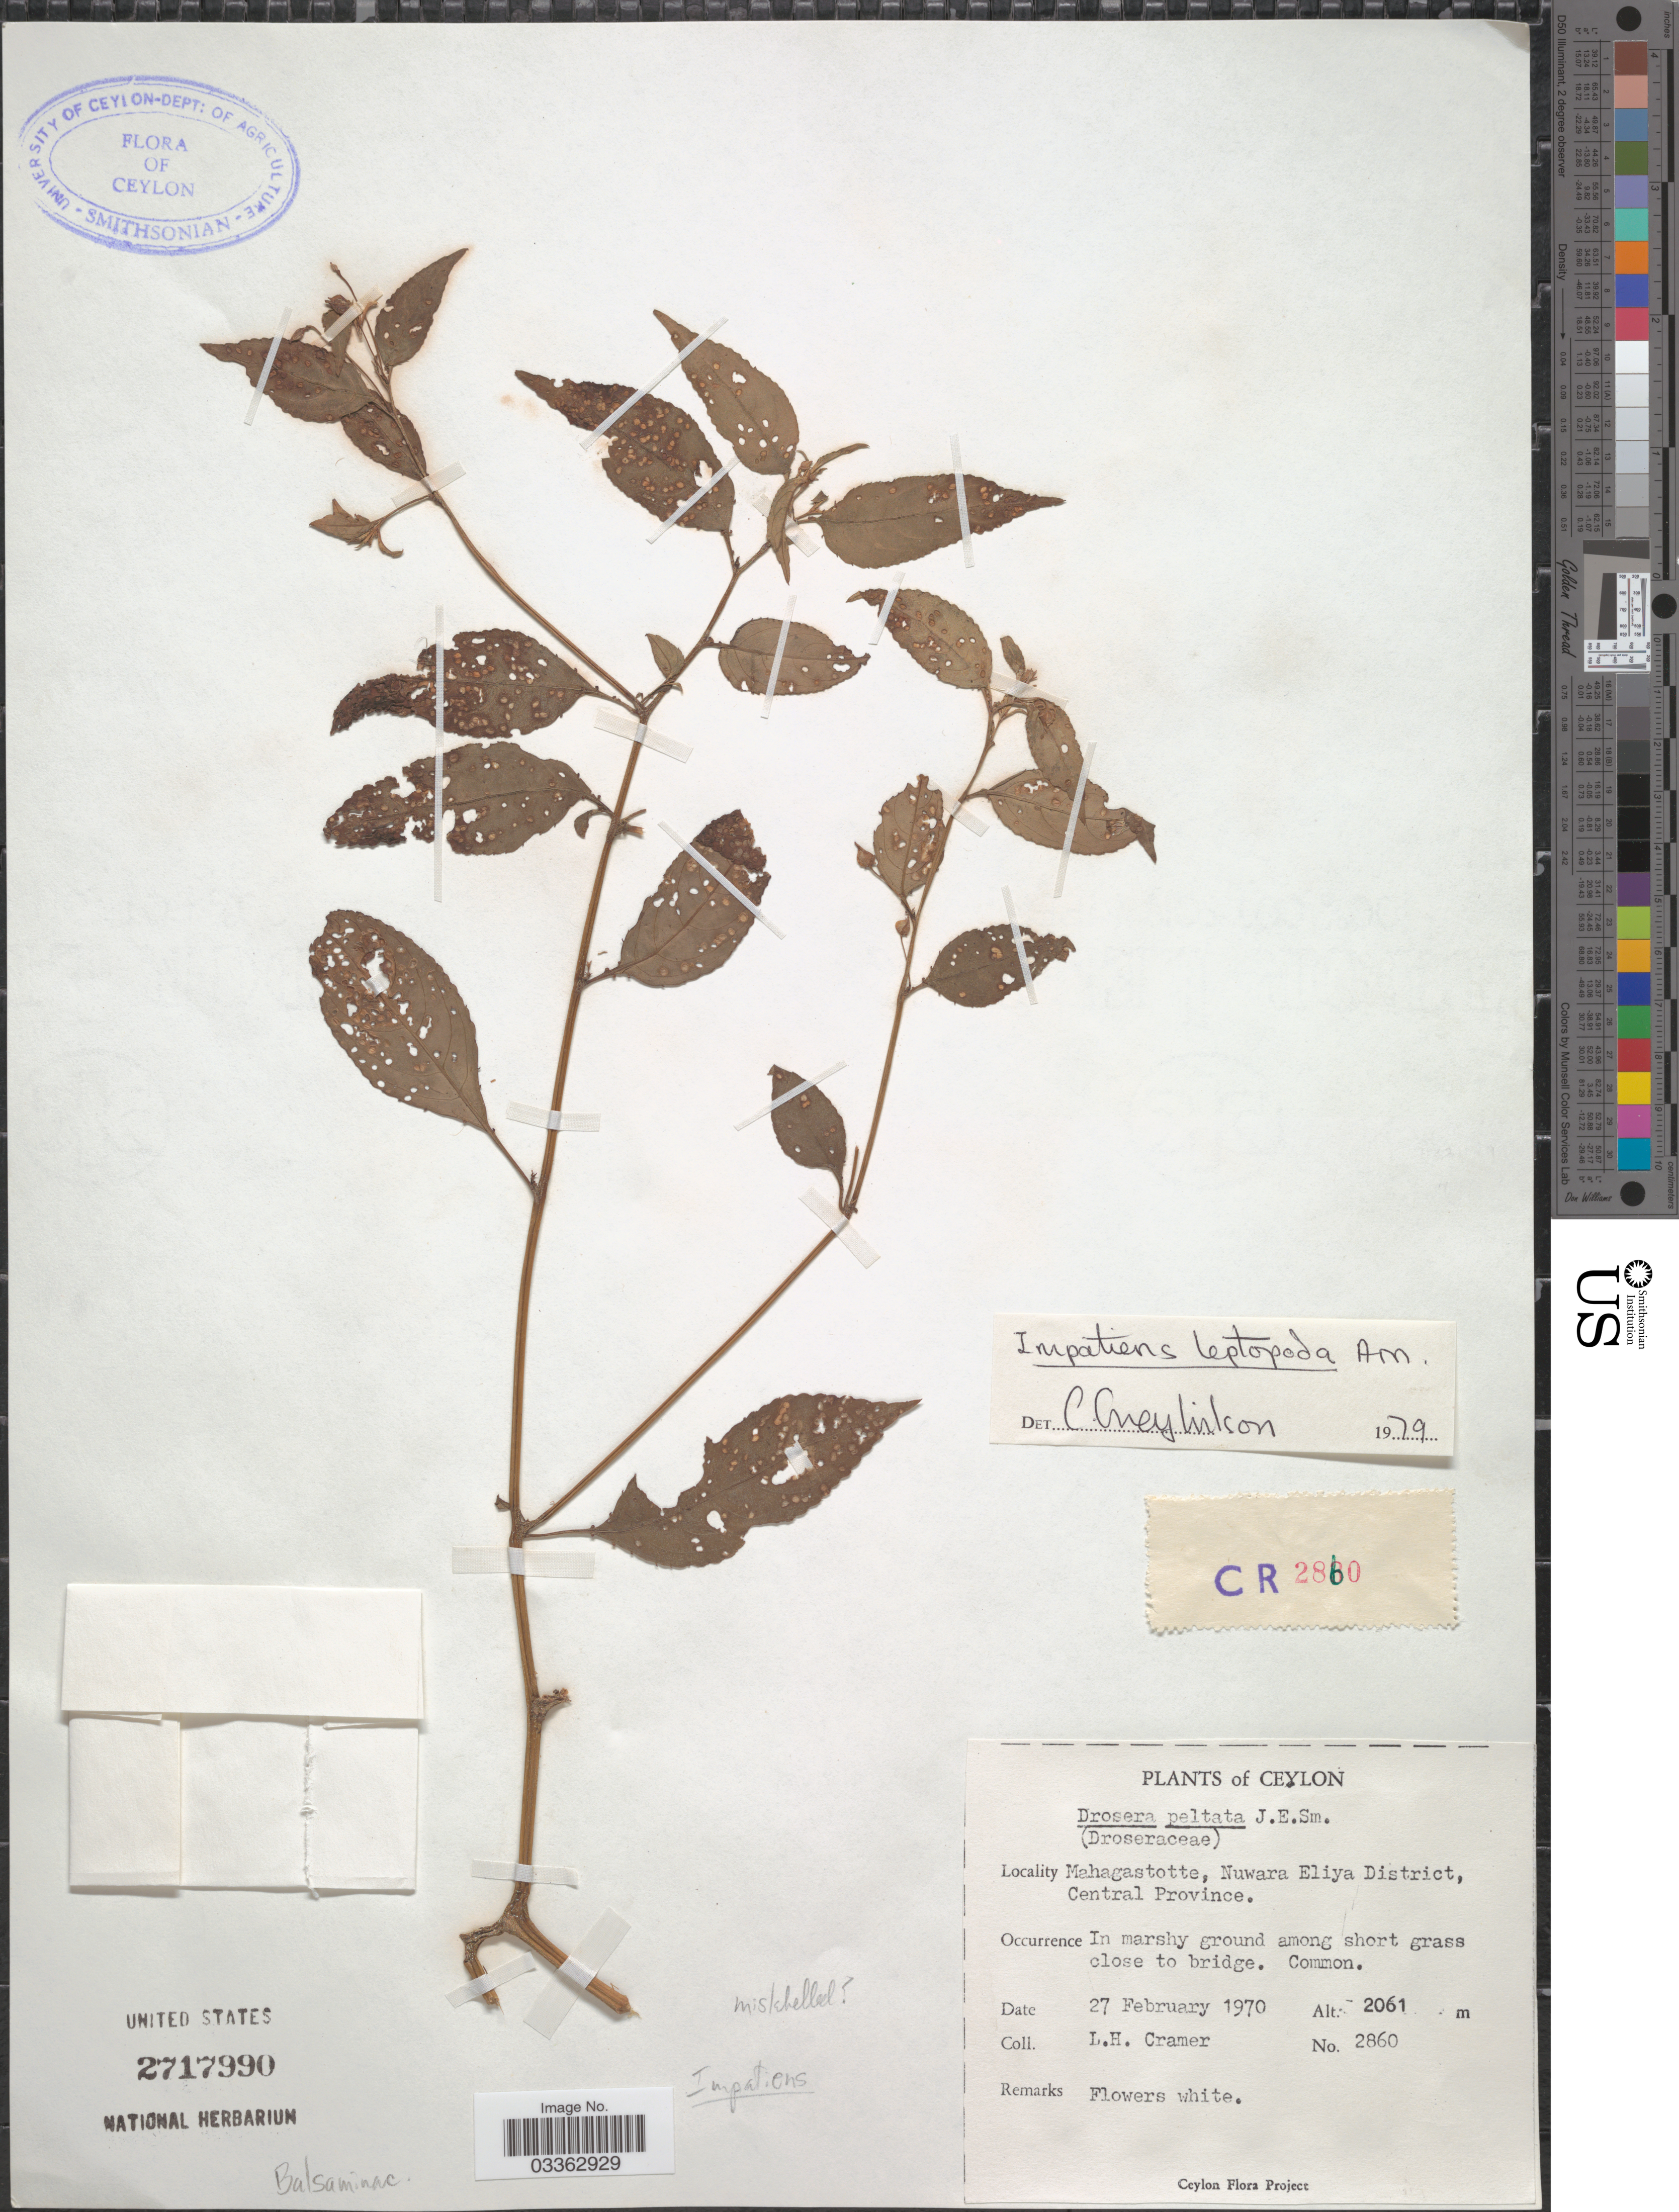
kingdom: Plantae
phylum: Tracheophyta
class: Magnoliopsida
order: Ericales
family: Balsaminaceae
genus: Impatiens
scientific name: Impatiens leptopoda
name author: Arn.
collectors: L. H. Cramer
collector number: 2860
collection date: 1970-02-27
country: Sri Lanka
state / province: Central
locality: Ceylon. Mahagastotte, Nuwara Eliya District.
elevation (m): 2061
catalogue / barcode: US 2717990